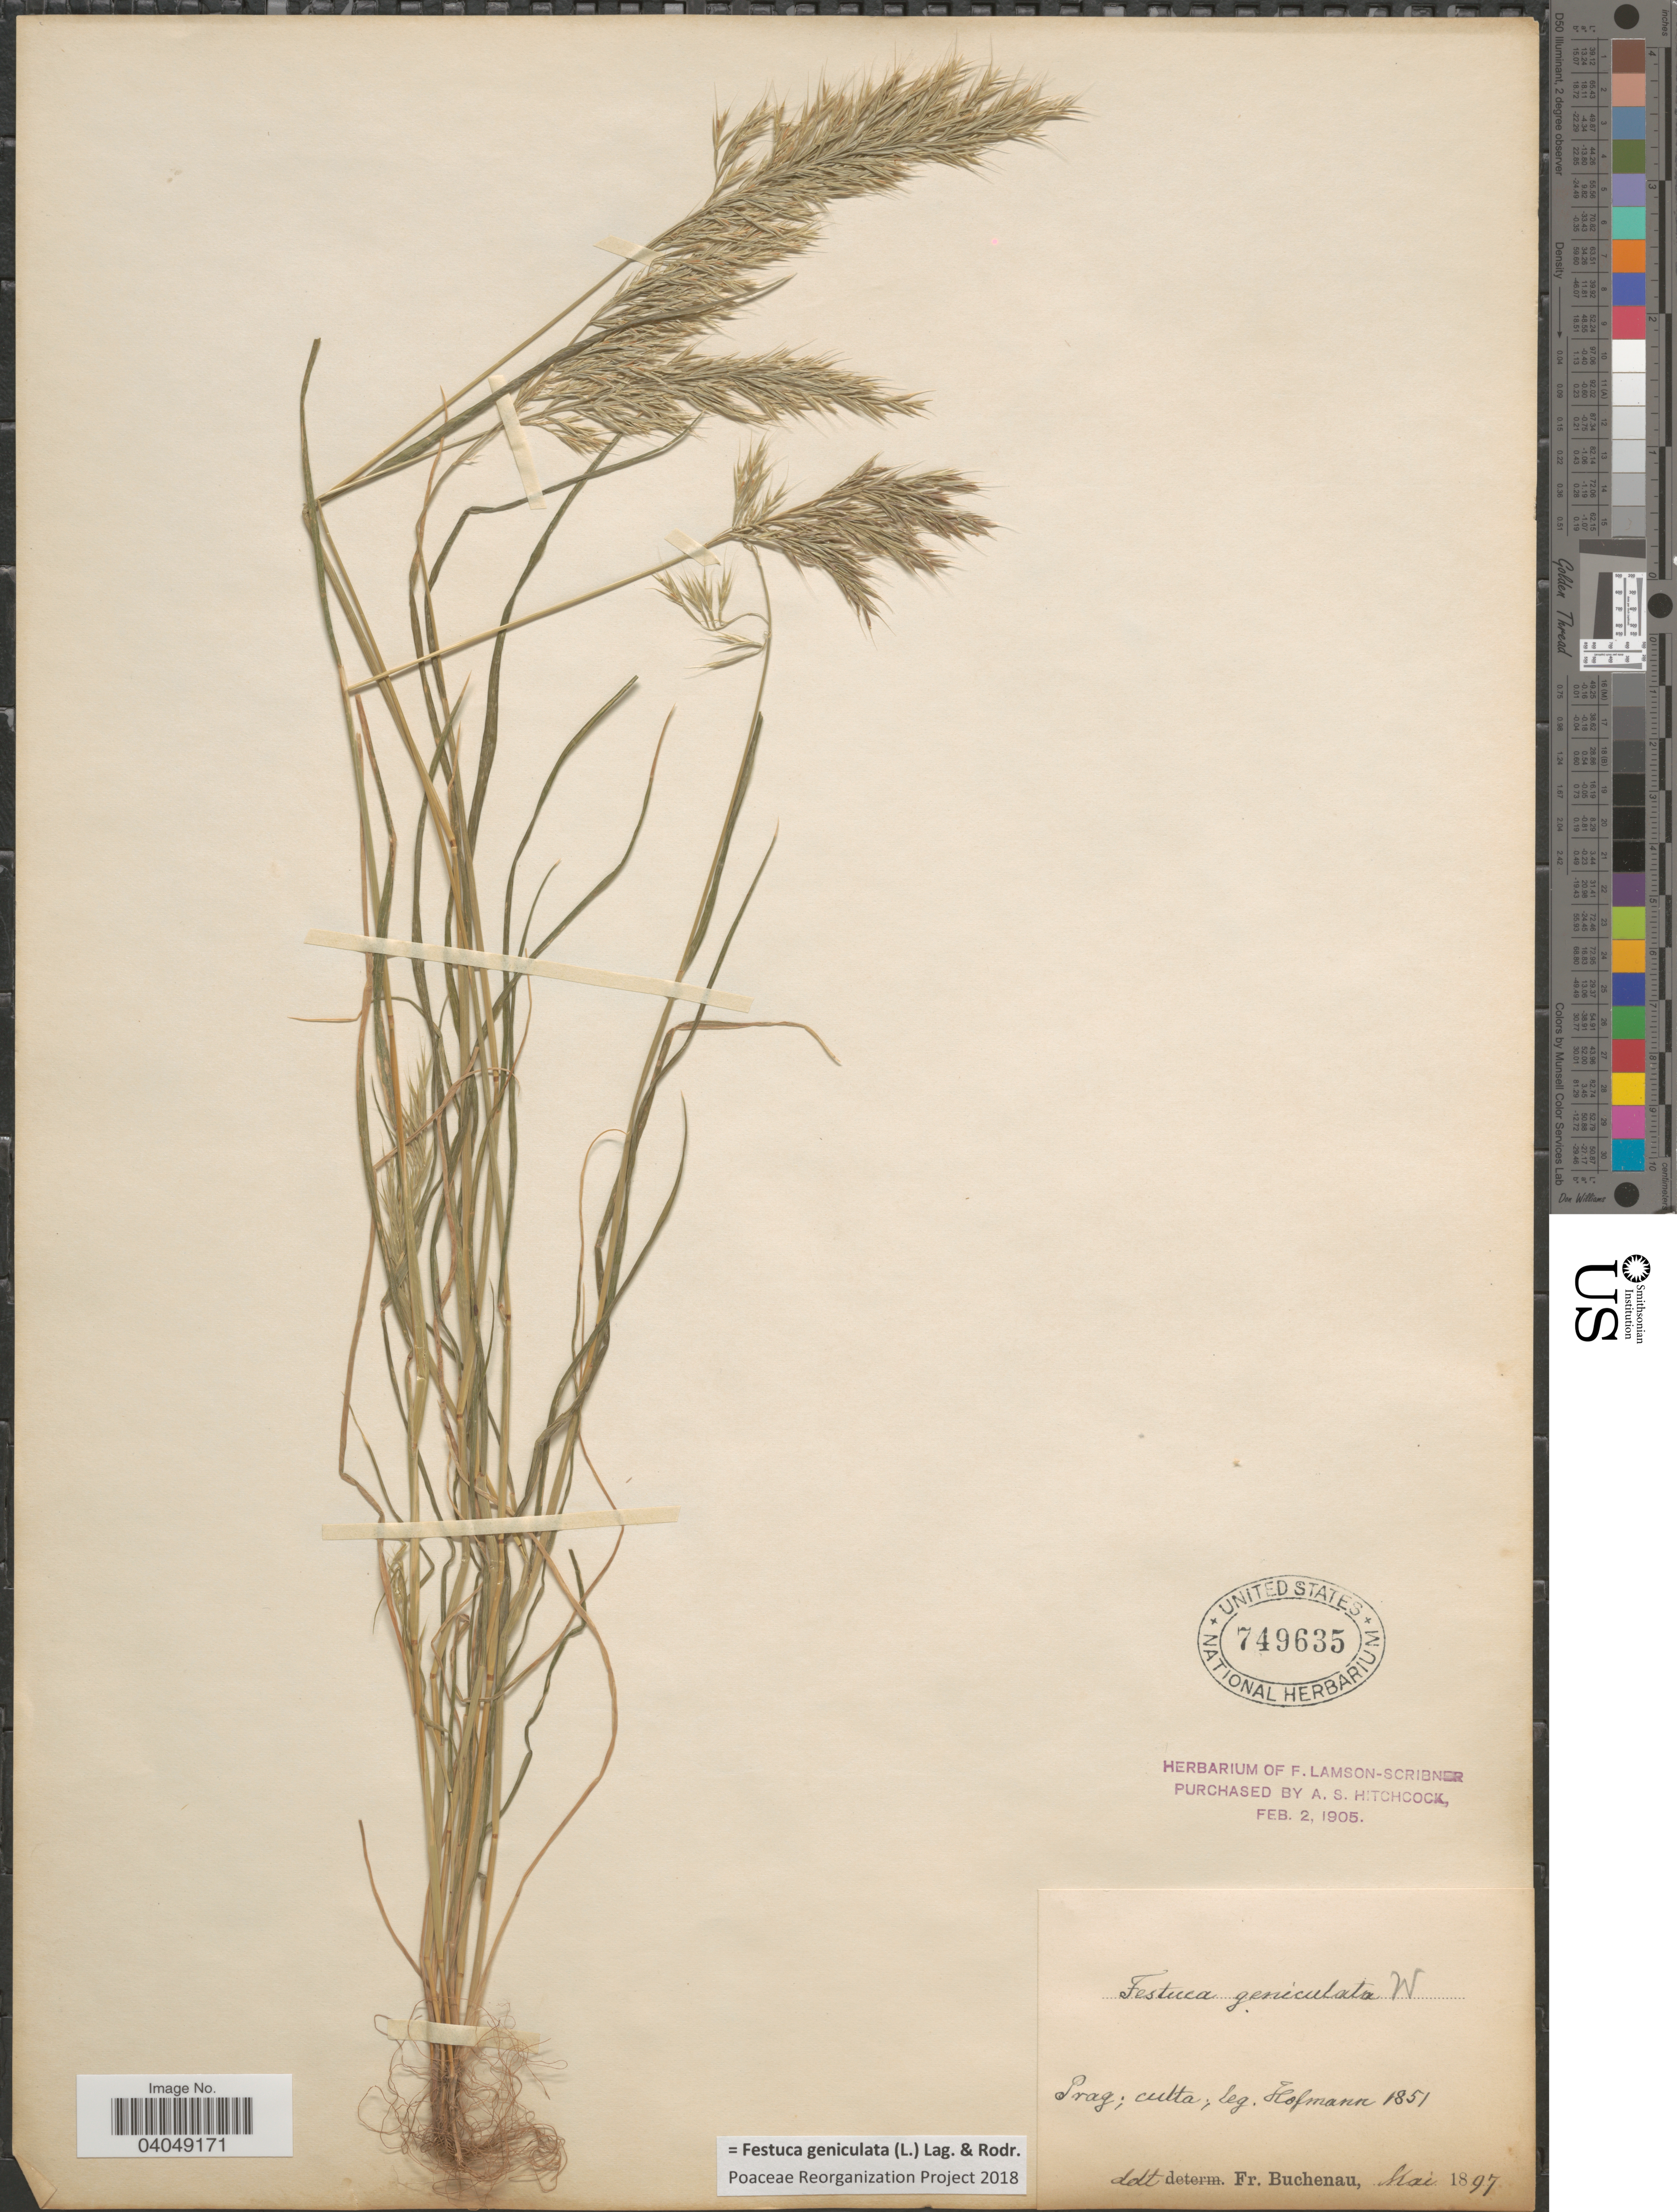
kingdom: Plantae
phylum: Tracheophyta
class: Liliopsida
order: Poales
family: Poaceae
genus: Festuca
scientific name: Festuca geniculata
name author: (L.) Lag. & Rodr.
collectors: -. Hofmann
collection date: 1851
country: Czechia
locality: Prag.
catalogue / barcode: US 749635